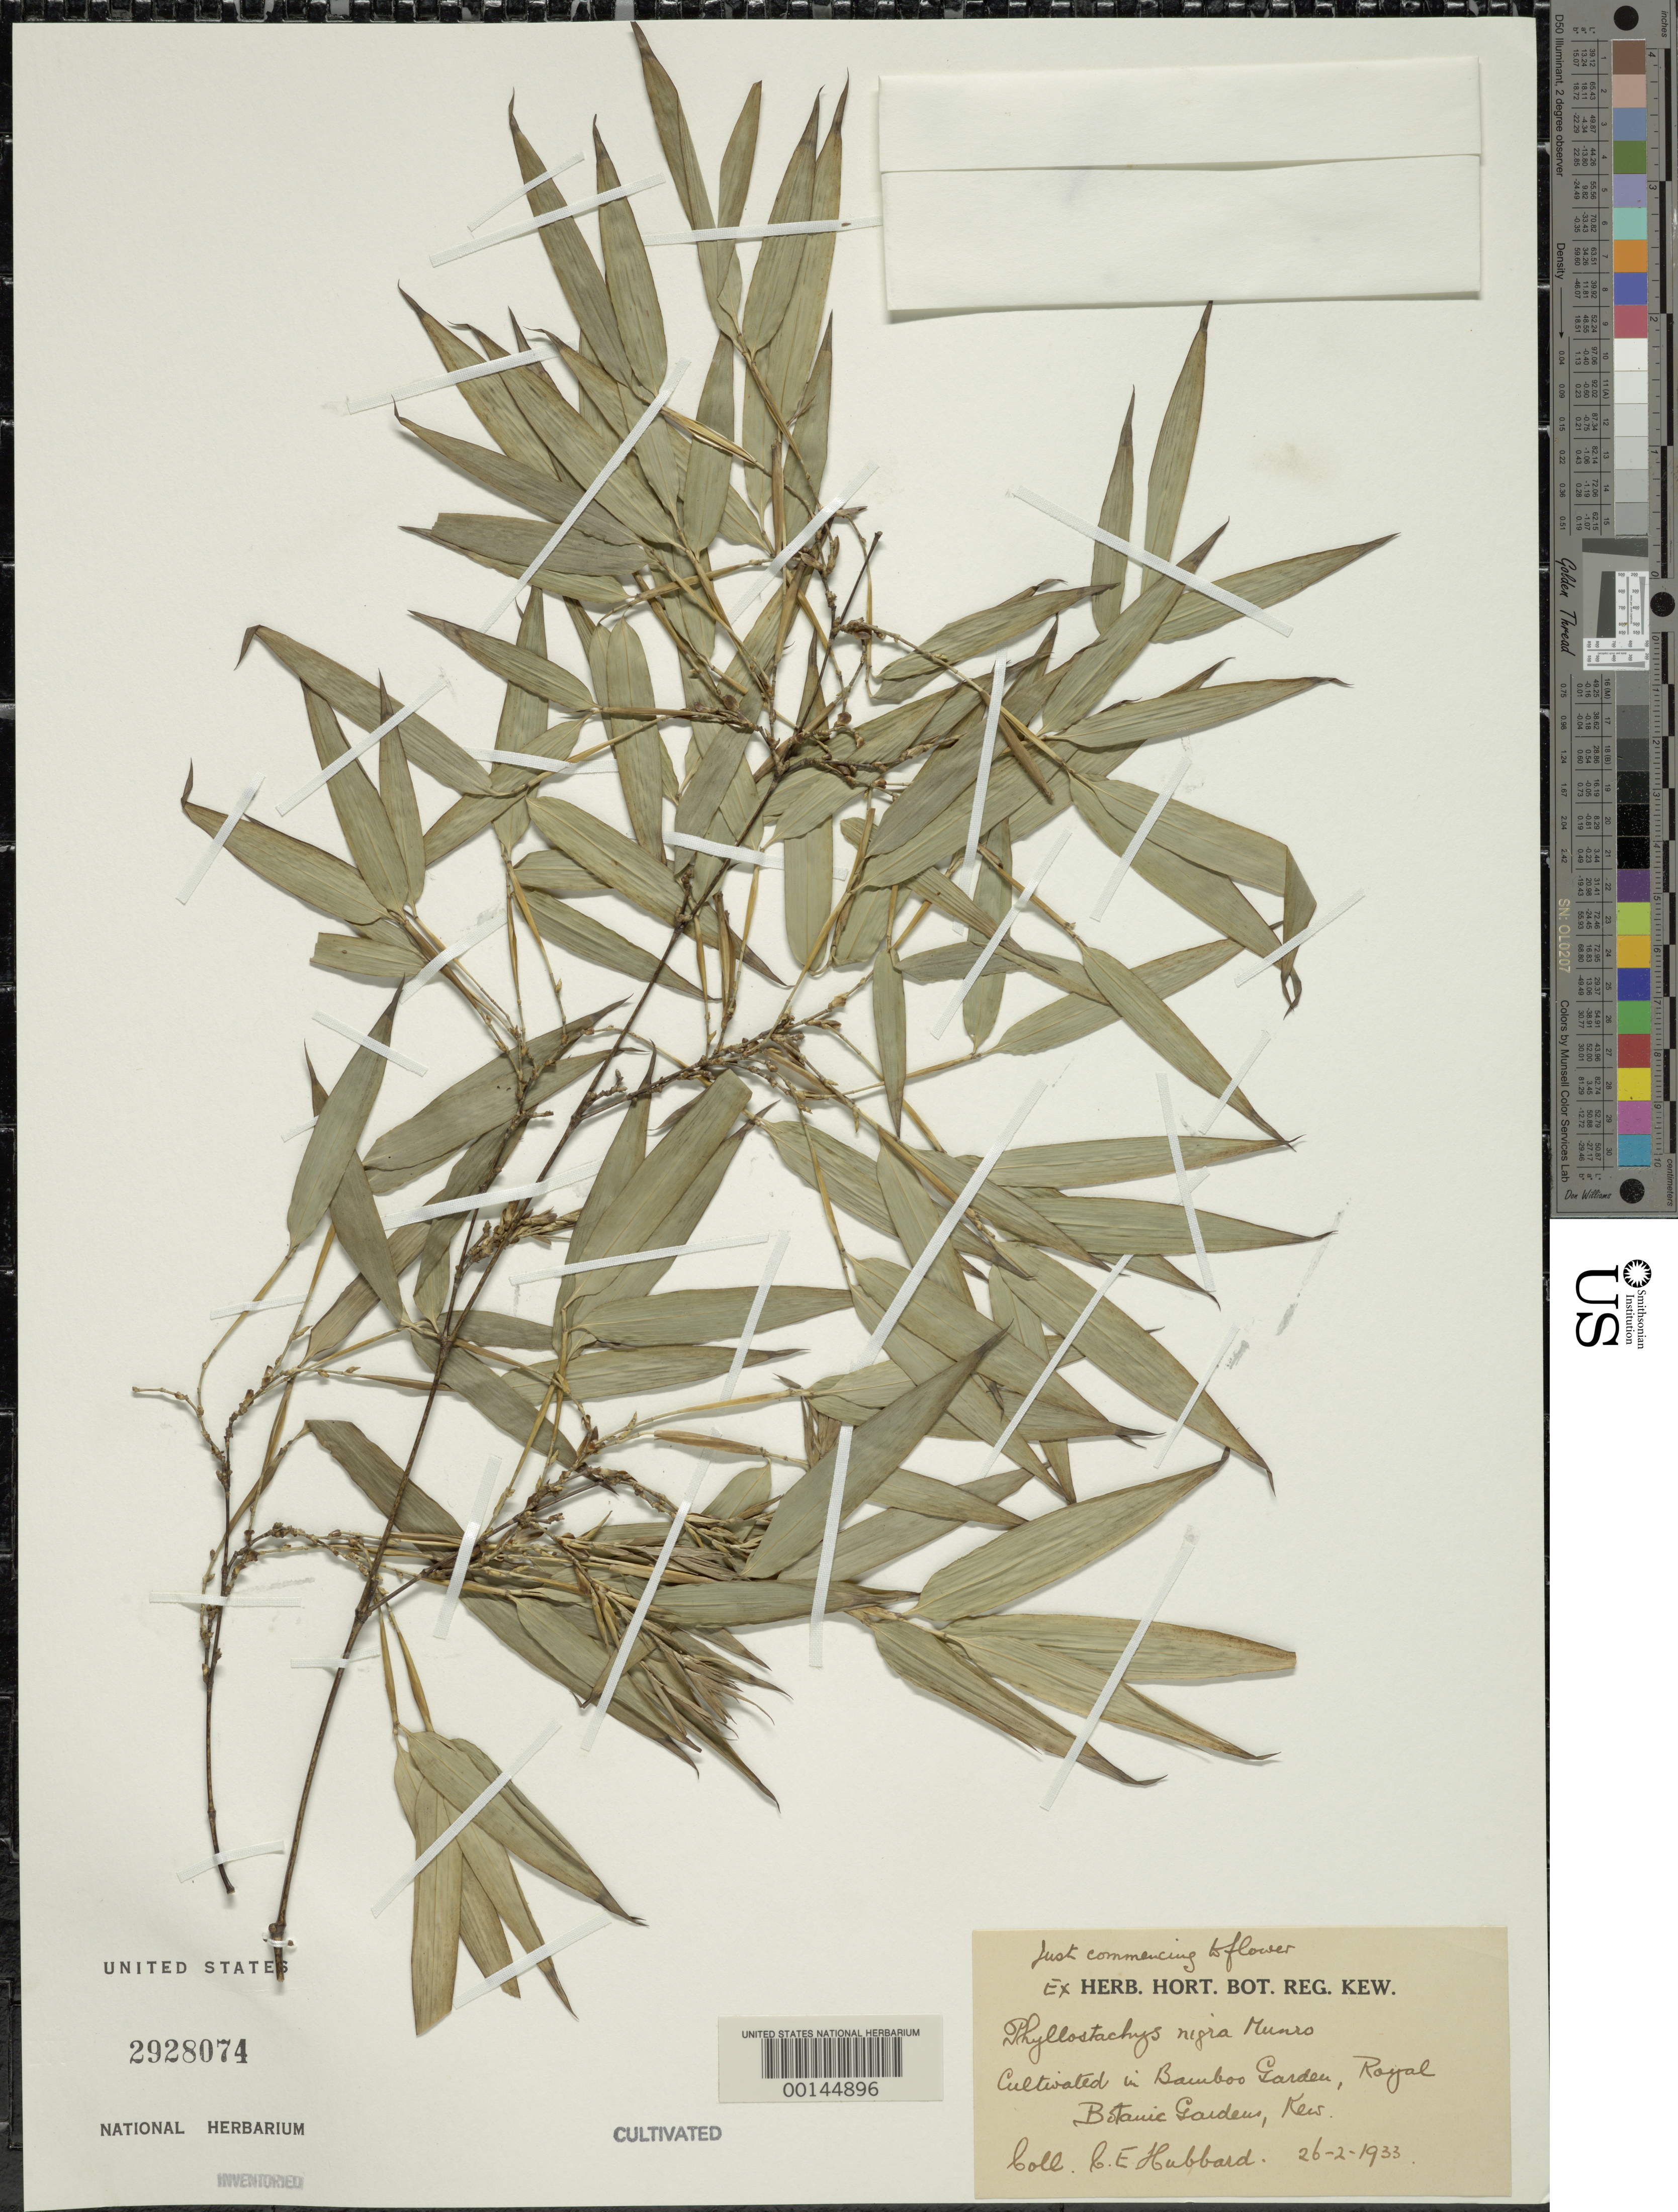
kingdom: Plantae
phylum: Tracheophyta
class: Liliopsida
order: Poales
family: Poaceae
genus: Phyllostachys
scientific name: Phyllostachys nigra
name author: (Lodd. ex Lindl.) Munro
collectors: C. E. Hubbard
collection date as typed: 26 Feb 1933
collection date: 1933-02-26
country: United Kingdom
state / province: England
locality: Kew, royal botanic gardens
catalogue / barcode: US 2928074